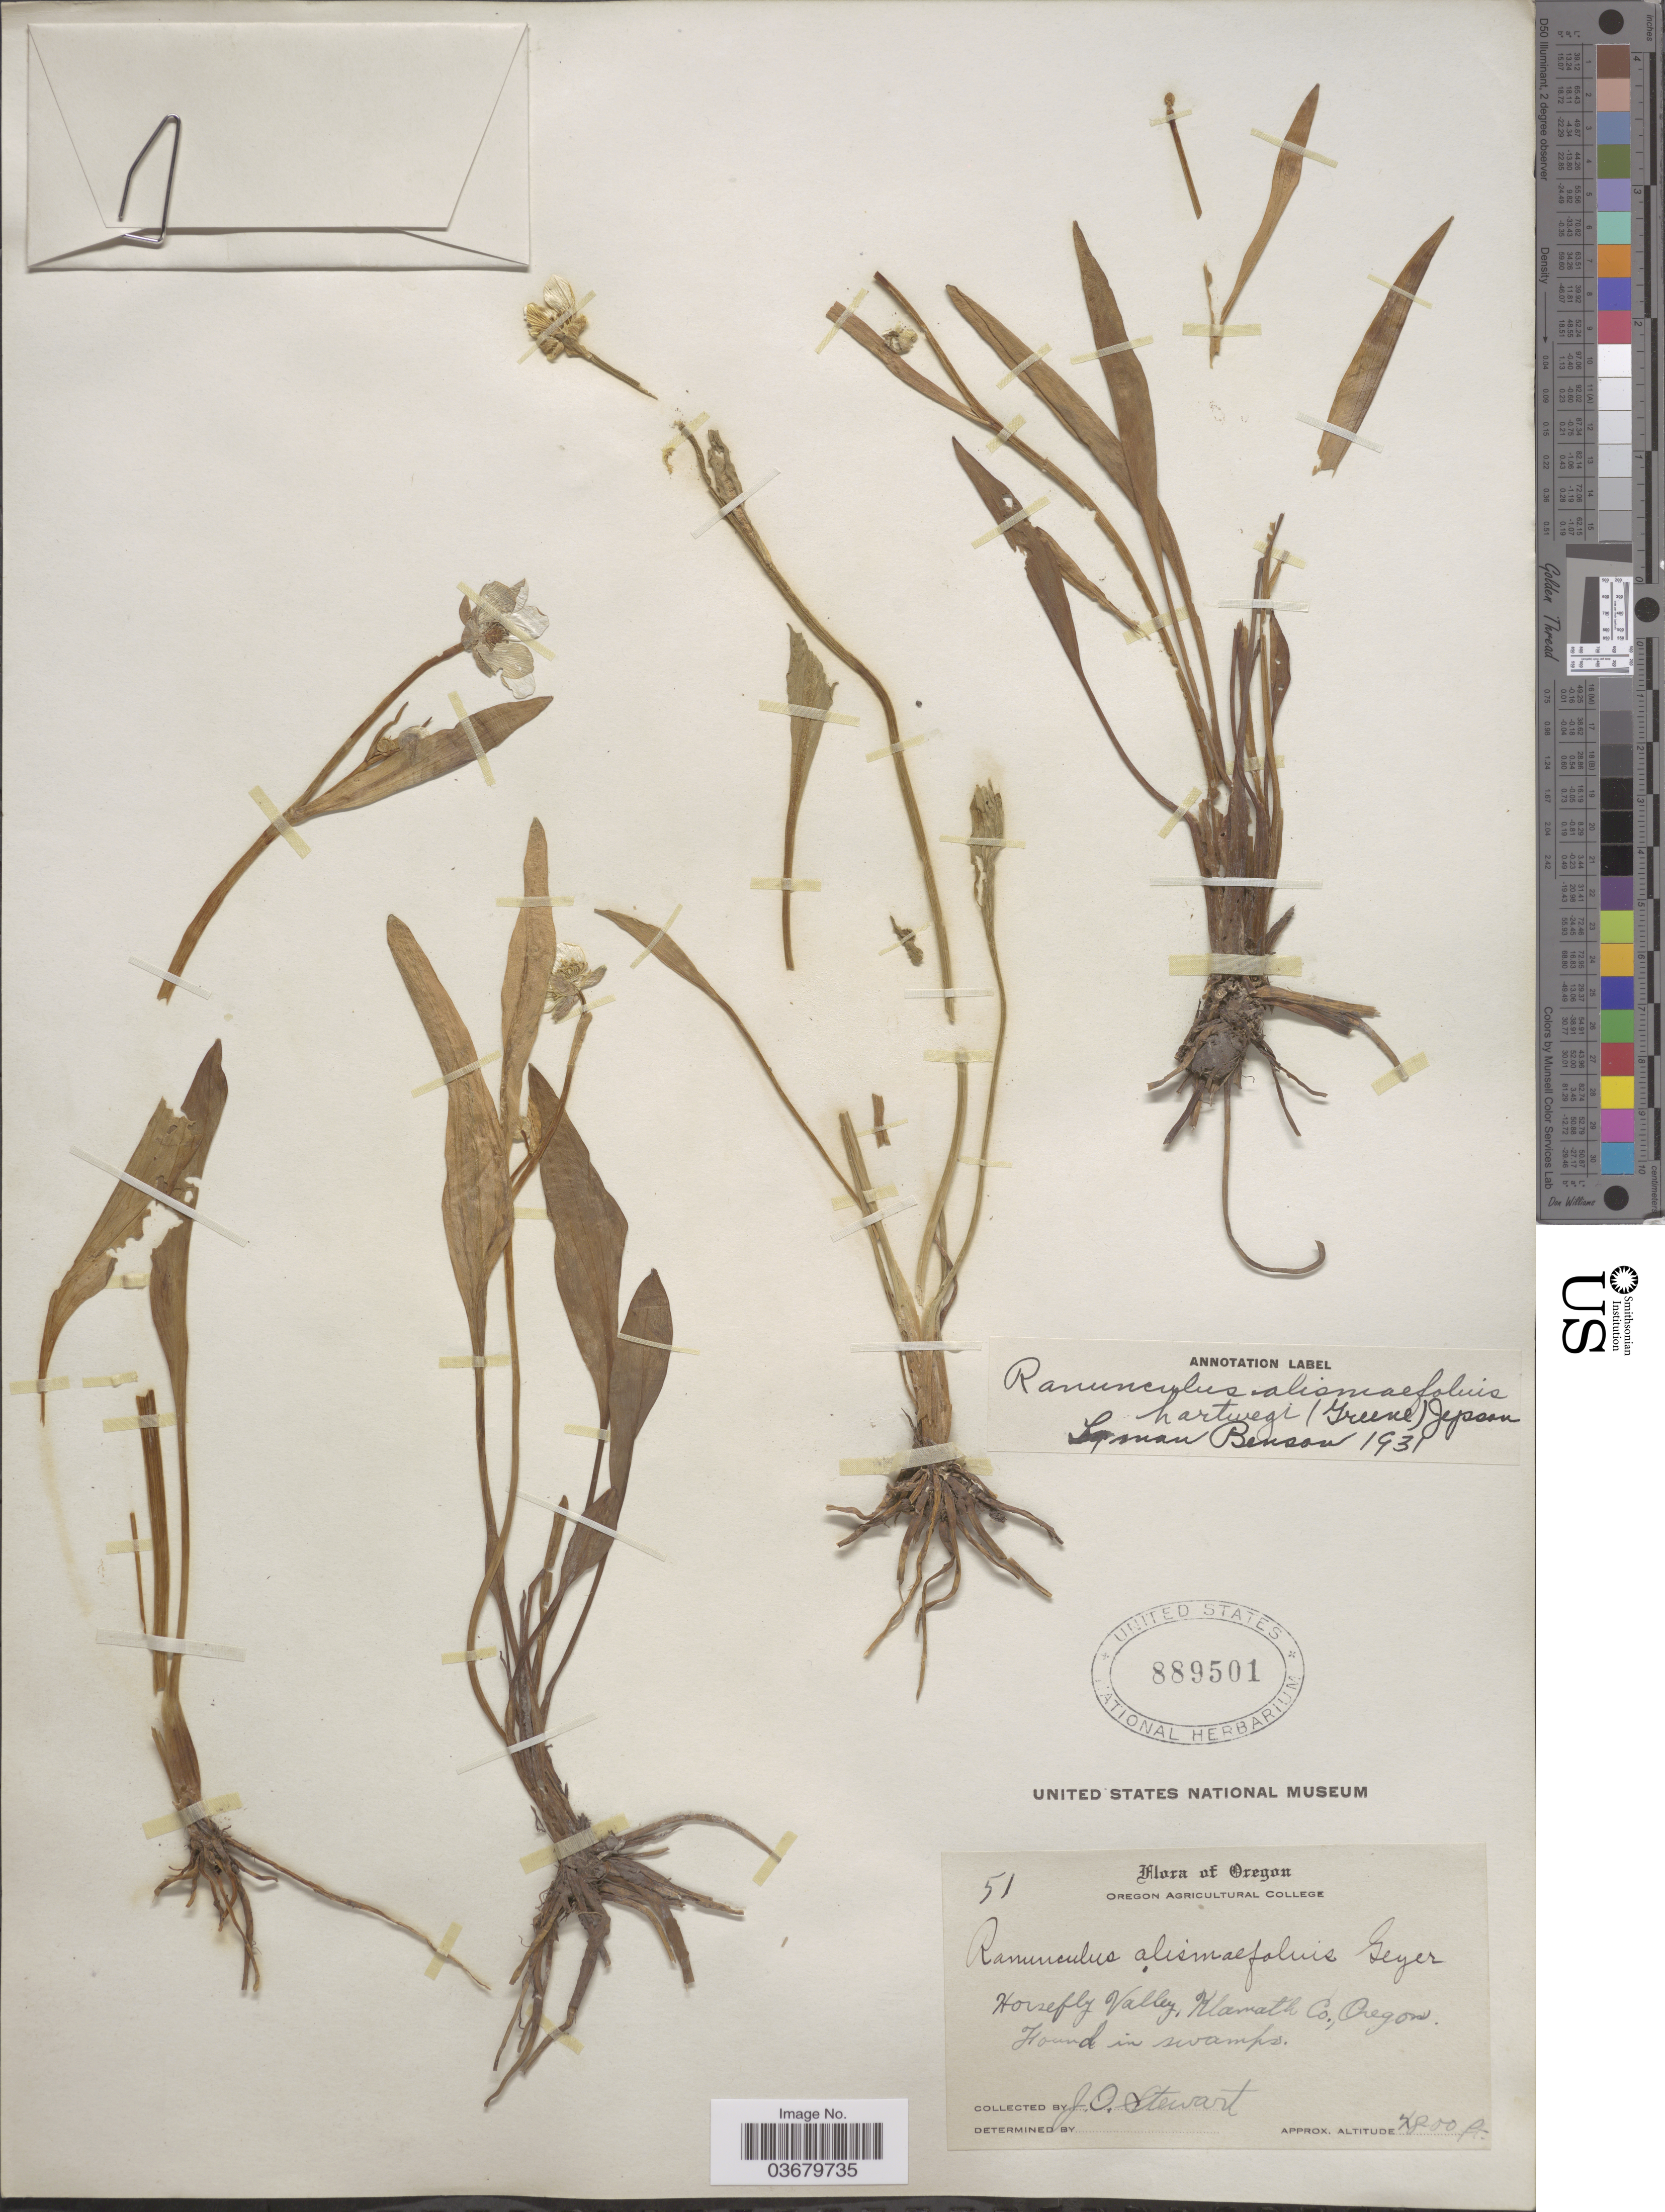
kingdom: Plantae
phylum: Tracheophyta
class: Magnoliopsida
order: Ranunculales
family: Ranunculaceae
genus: Ranunculus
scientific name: Ranunculus alismifolius var. hartwegii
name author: (Greene) Jeps.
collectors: J. Stewart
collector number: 51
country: United States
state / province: Oregon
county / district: Klamath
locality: Horsefly Valley, Klamath Co.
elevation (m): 1463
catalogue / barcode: US 889501